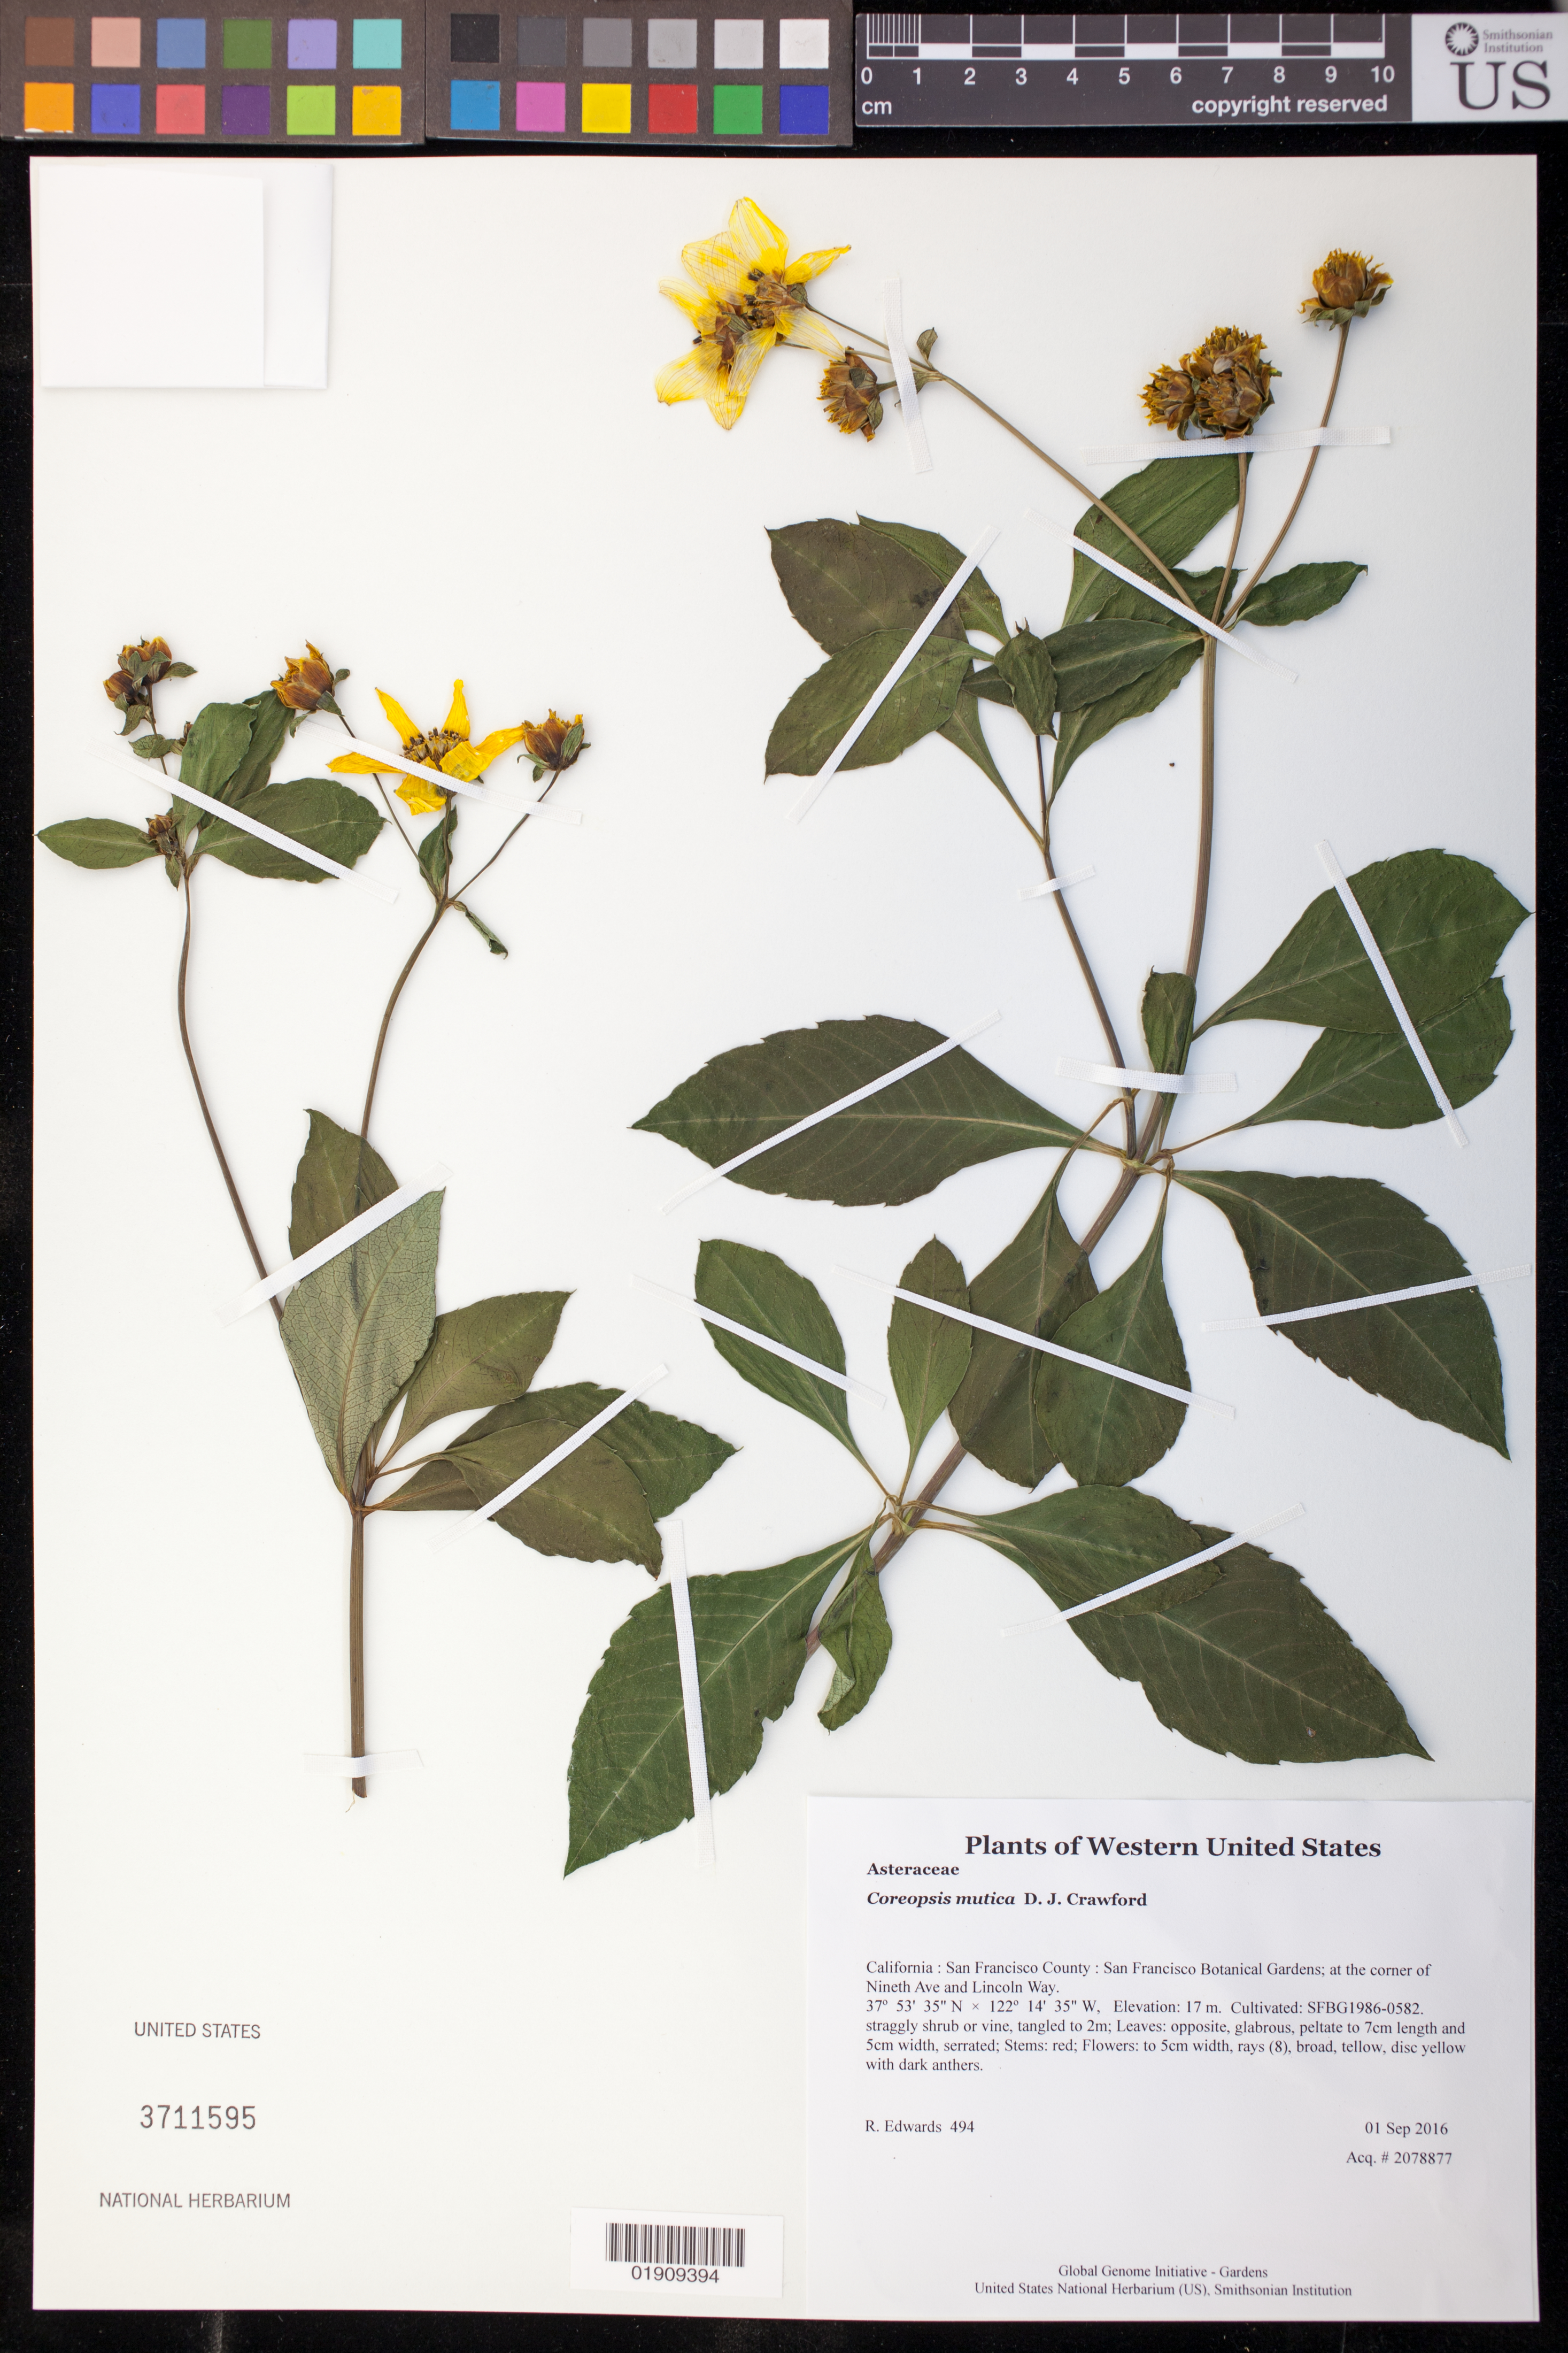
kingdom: Plantae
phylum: Tracheophyta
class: Magnoliopsida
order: Asterales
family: Asteraceae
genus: Coreopsis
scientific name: Coreopsis mutica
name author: DC.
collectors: R.D. Edwards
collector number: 494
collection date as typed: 1 September 2016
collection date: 2016-09-01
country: United States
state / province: California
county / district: San Francisco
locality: San Francisco Botanical Gardens; at the corner of Ninth Ave and Lincoln Way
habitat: Cultivated: SFBG1986-0582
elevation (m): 16.9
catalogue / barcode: US 3711595